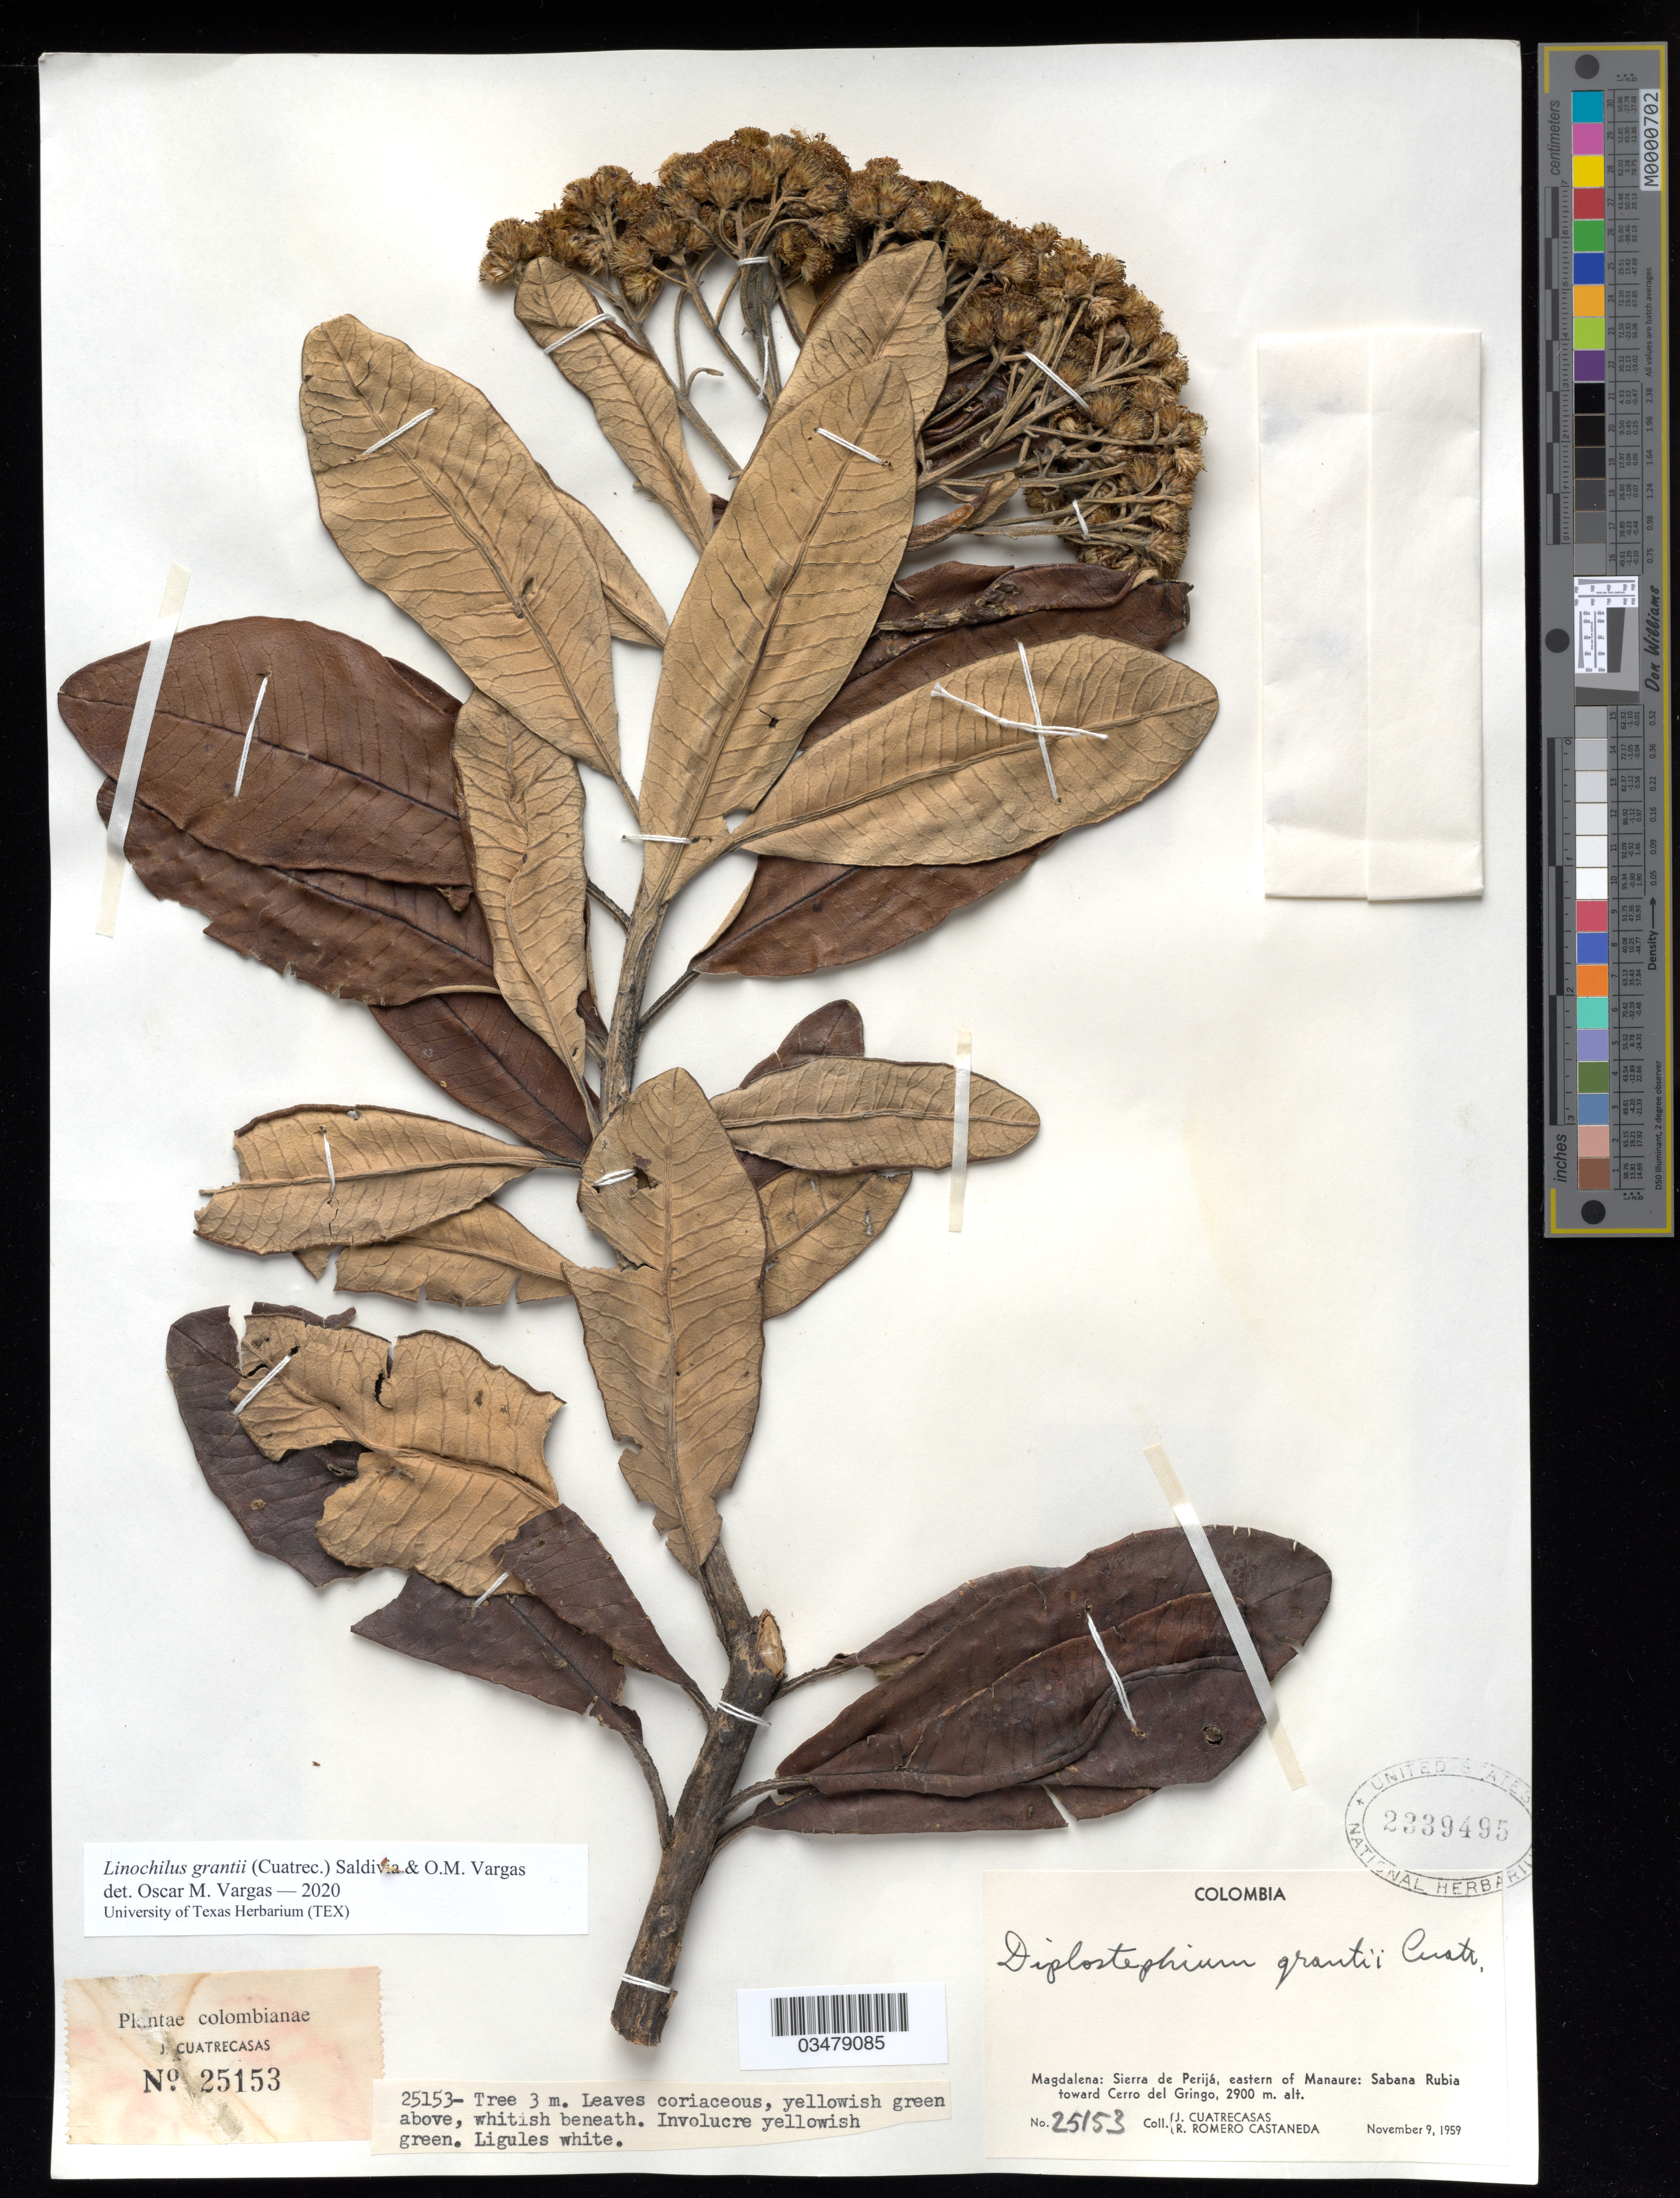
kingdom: Plantae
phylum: Tracheophyta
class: Magnoliopsida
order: Asterales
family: Asteraceae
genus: Linochilus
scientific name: Linochilus grantii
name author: (Cuatrec.) Saldivia & O.M. Vargas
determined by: Vargas, Oscar M.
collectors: J. Cuatrecasas & R. Romero Castañeda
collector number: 25153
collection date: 1959-11-09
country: Colombia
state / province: Magdalena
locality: Sierra de Perijá, eastern of Manaure: Sabana Rubia toward Cerro del Gringo.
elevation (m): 2900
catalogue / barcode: US 2339495